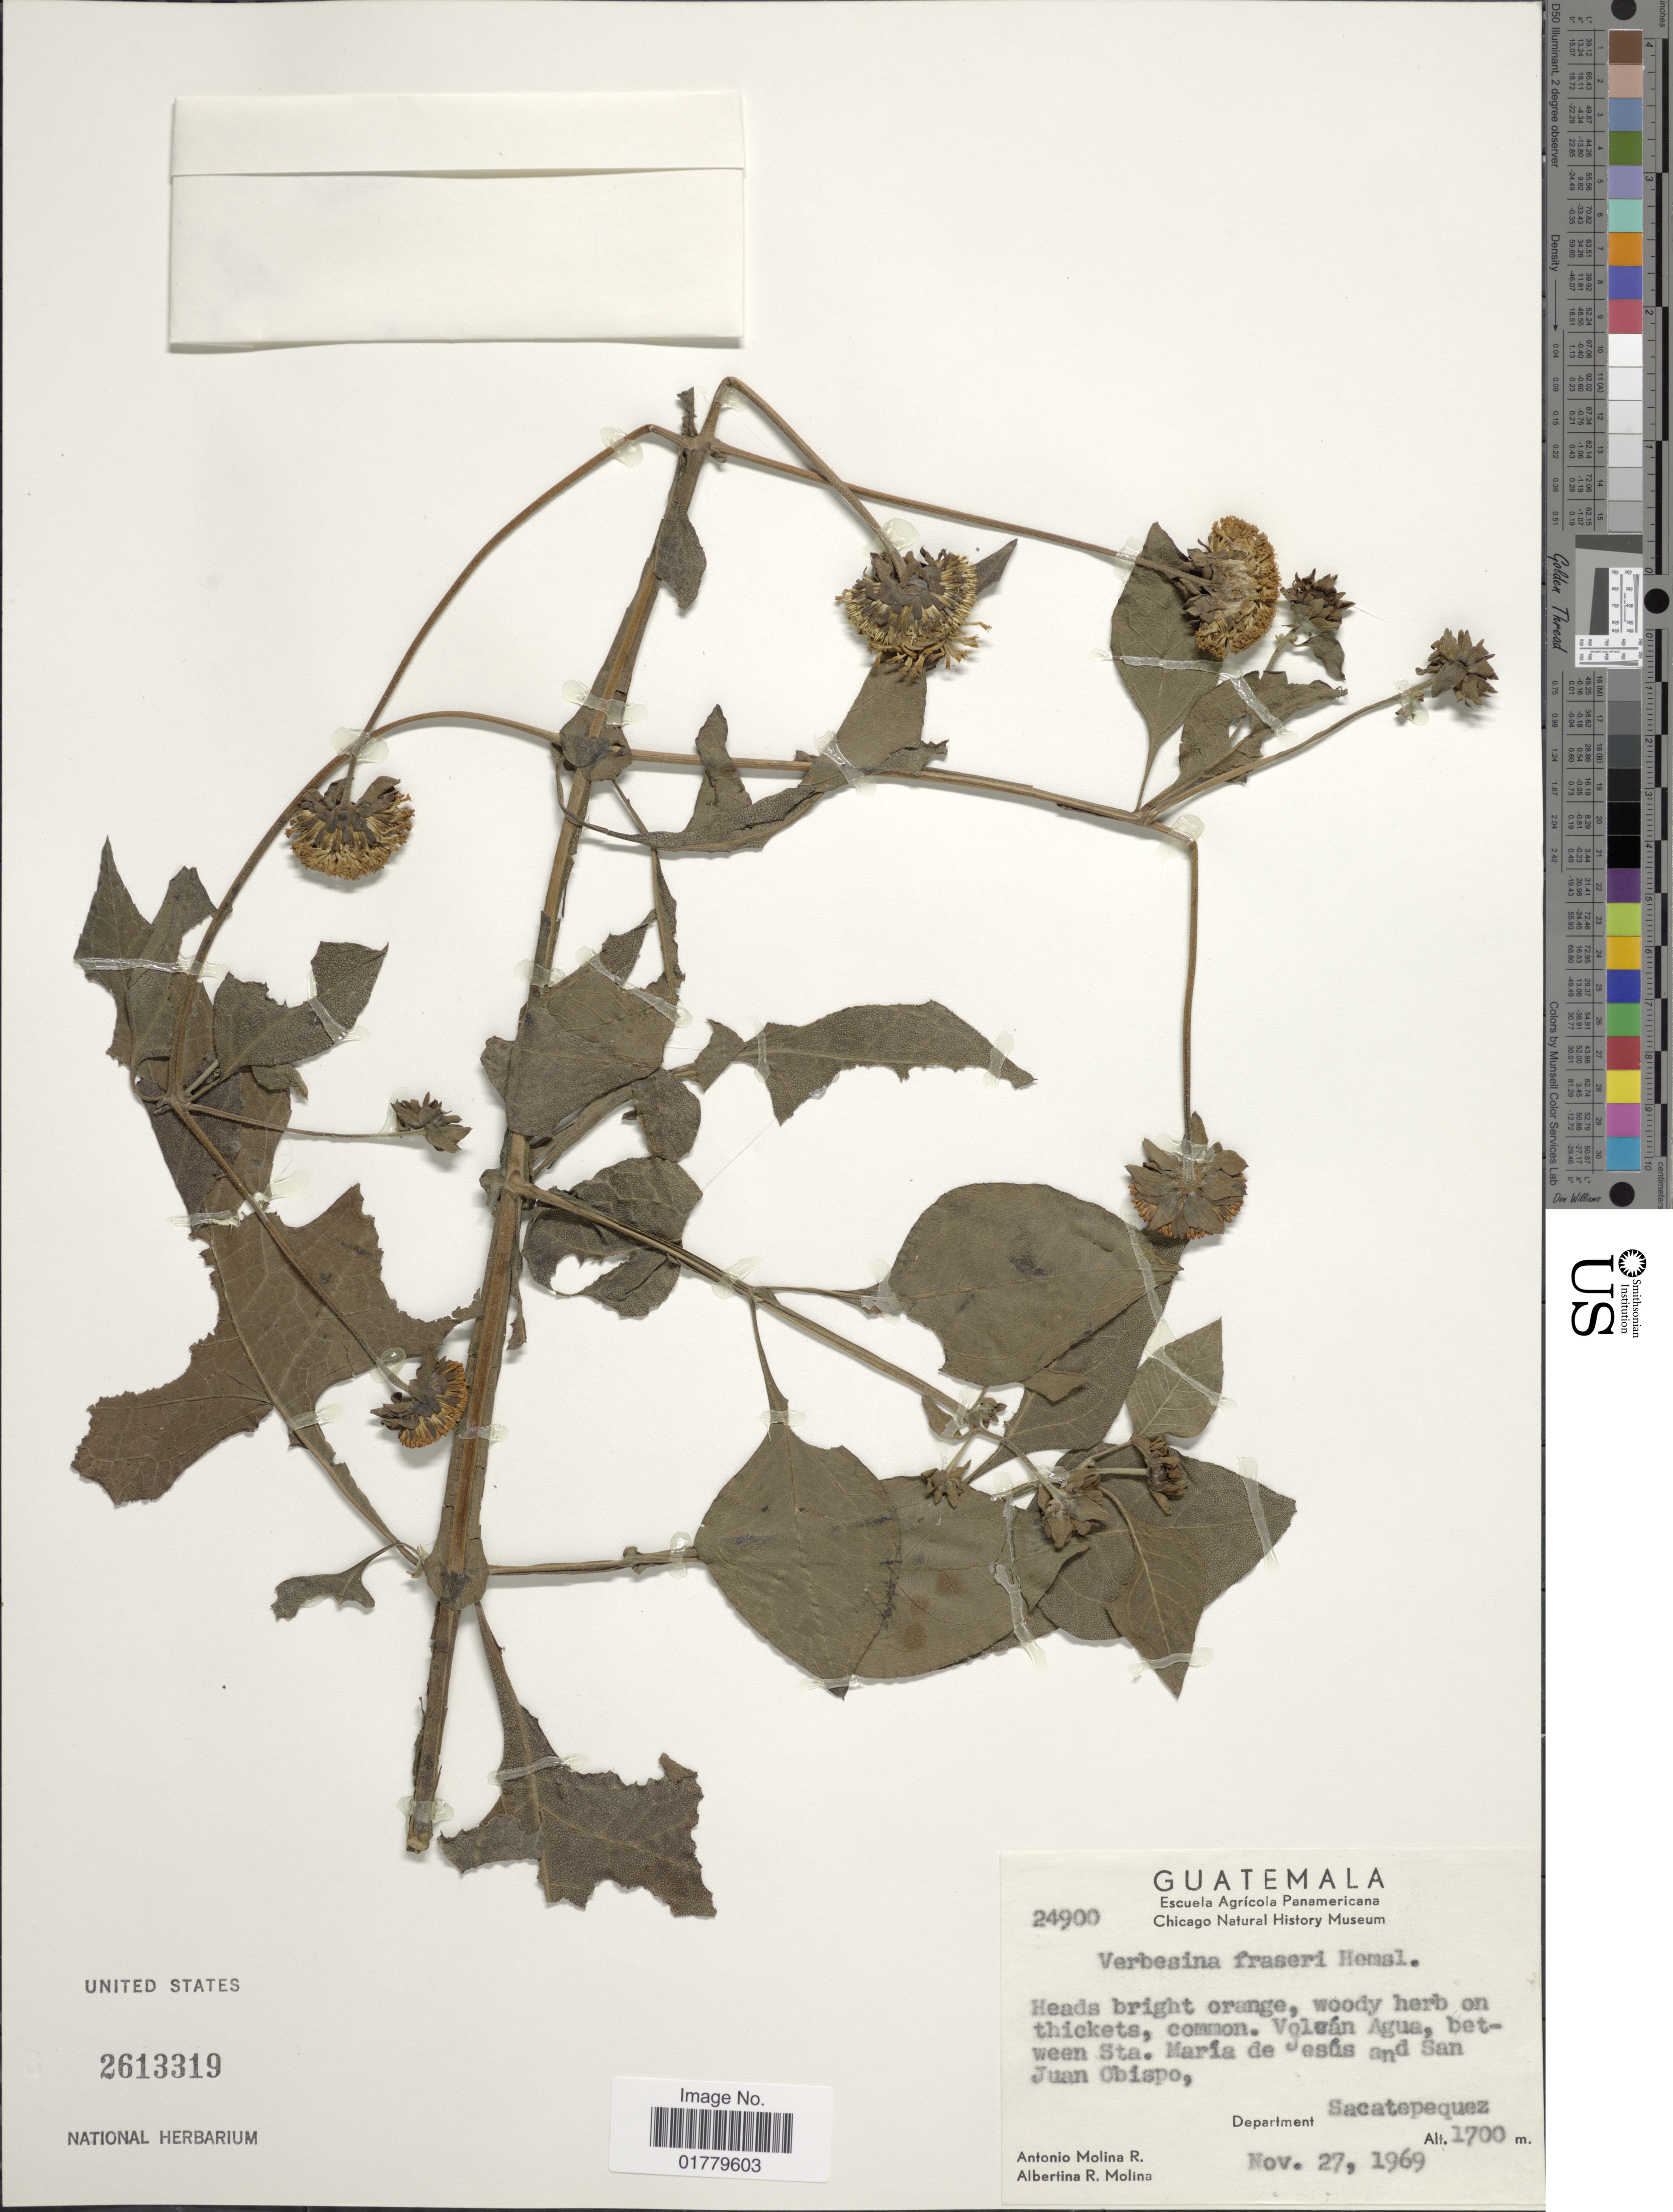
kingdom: Plantae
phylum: Tracheophyta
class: Magnoliopsida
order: Asterales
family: Asteraceae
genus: Verbesina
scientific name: Verbesina fraseri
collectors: A. Molina R. & A. R. Molina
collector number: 24900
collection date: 1969-11-27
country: Guatemala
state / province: Sacatepéquez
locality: Volcán Agua, between Sta. María de Jesús and San Juan Obispo, Department Sacatepequez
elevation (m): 1700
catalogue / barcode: US 2613319